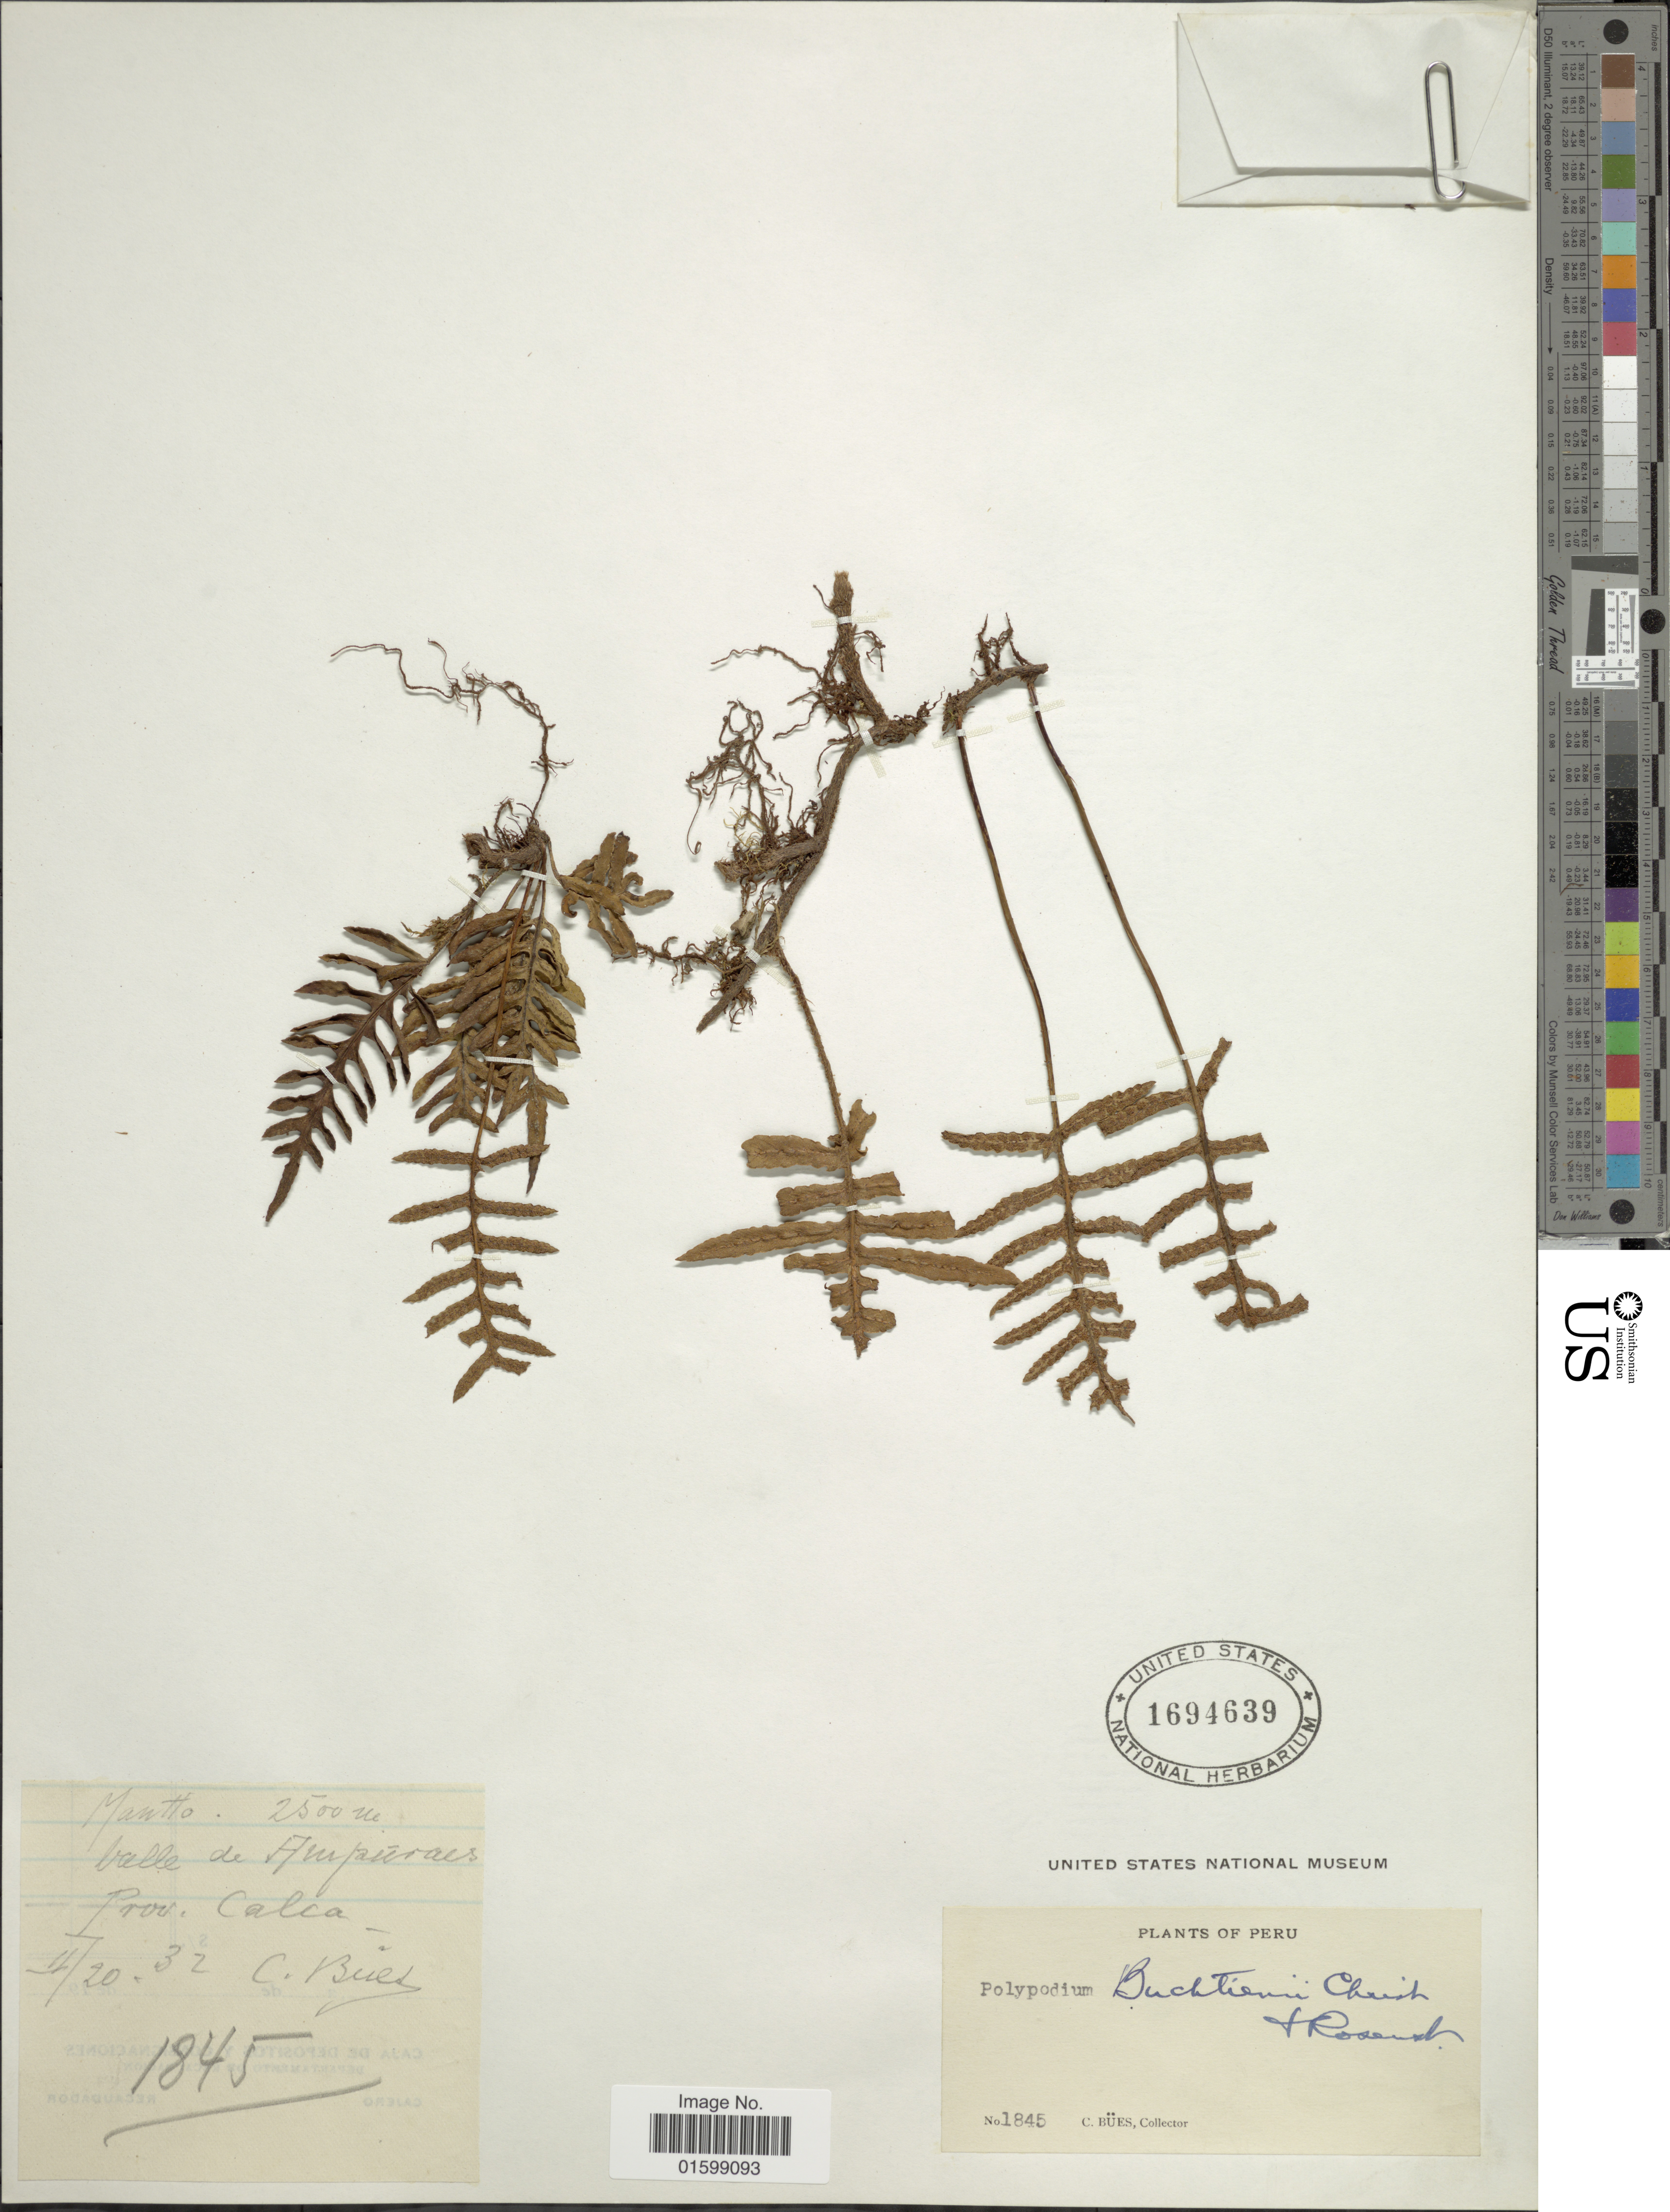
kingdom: Plantae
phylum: Tracheophyta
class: Polypodiopsida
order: Polypodiales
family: Polypodiaceae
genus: Pleopeltis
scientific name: Pleopeltis buchtienii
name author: (Christ & Rosenst.) A.R. Sm.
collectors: C. Bues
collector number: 1845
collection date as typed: Transcribed d/m/y: 20/2/32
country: Peru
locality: Prov. Calca, Mantto, valle de Aupúraes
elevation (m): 2500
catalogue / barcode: US 1694639